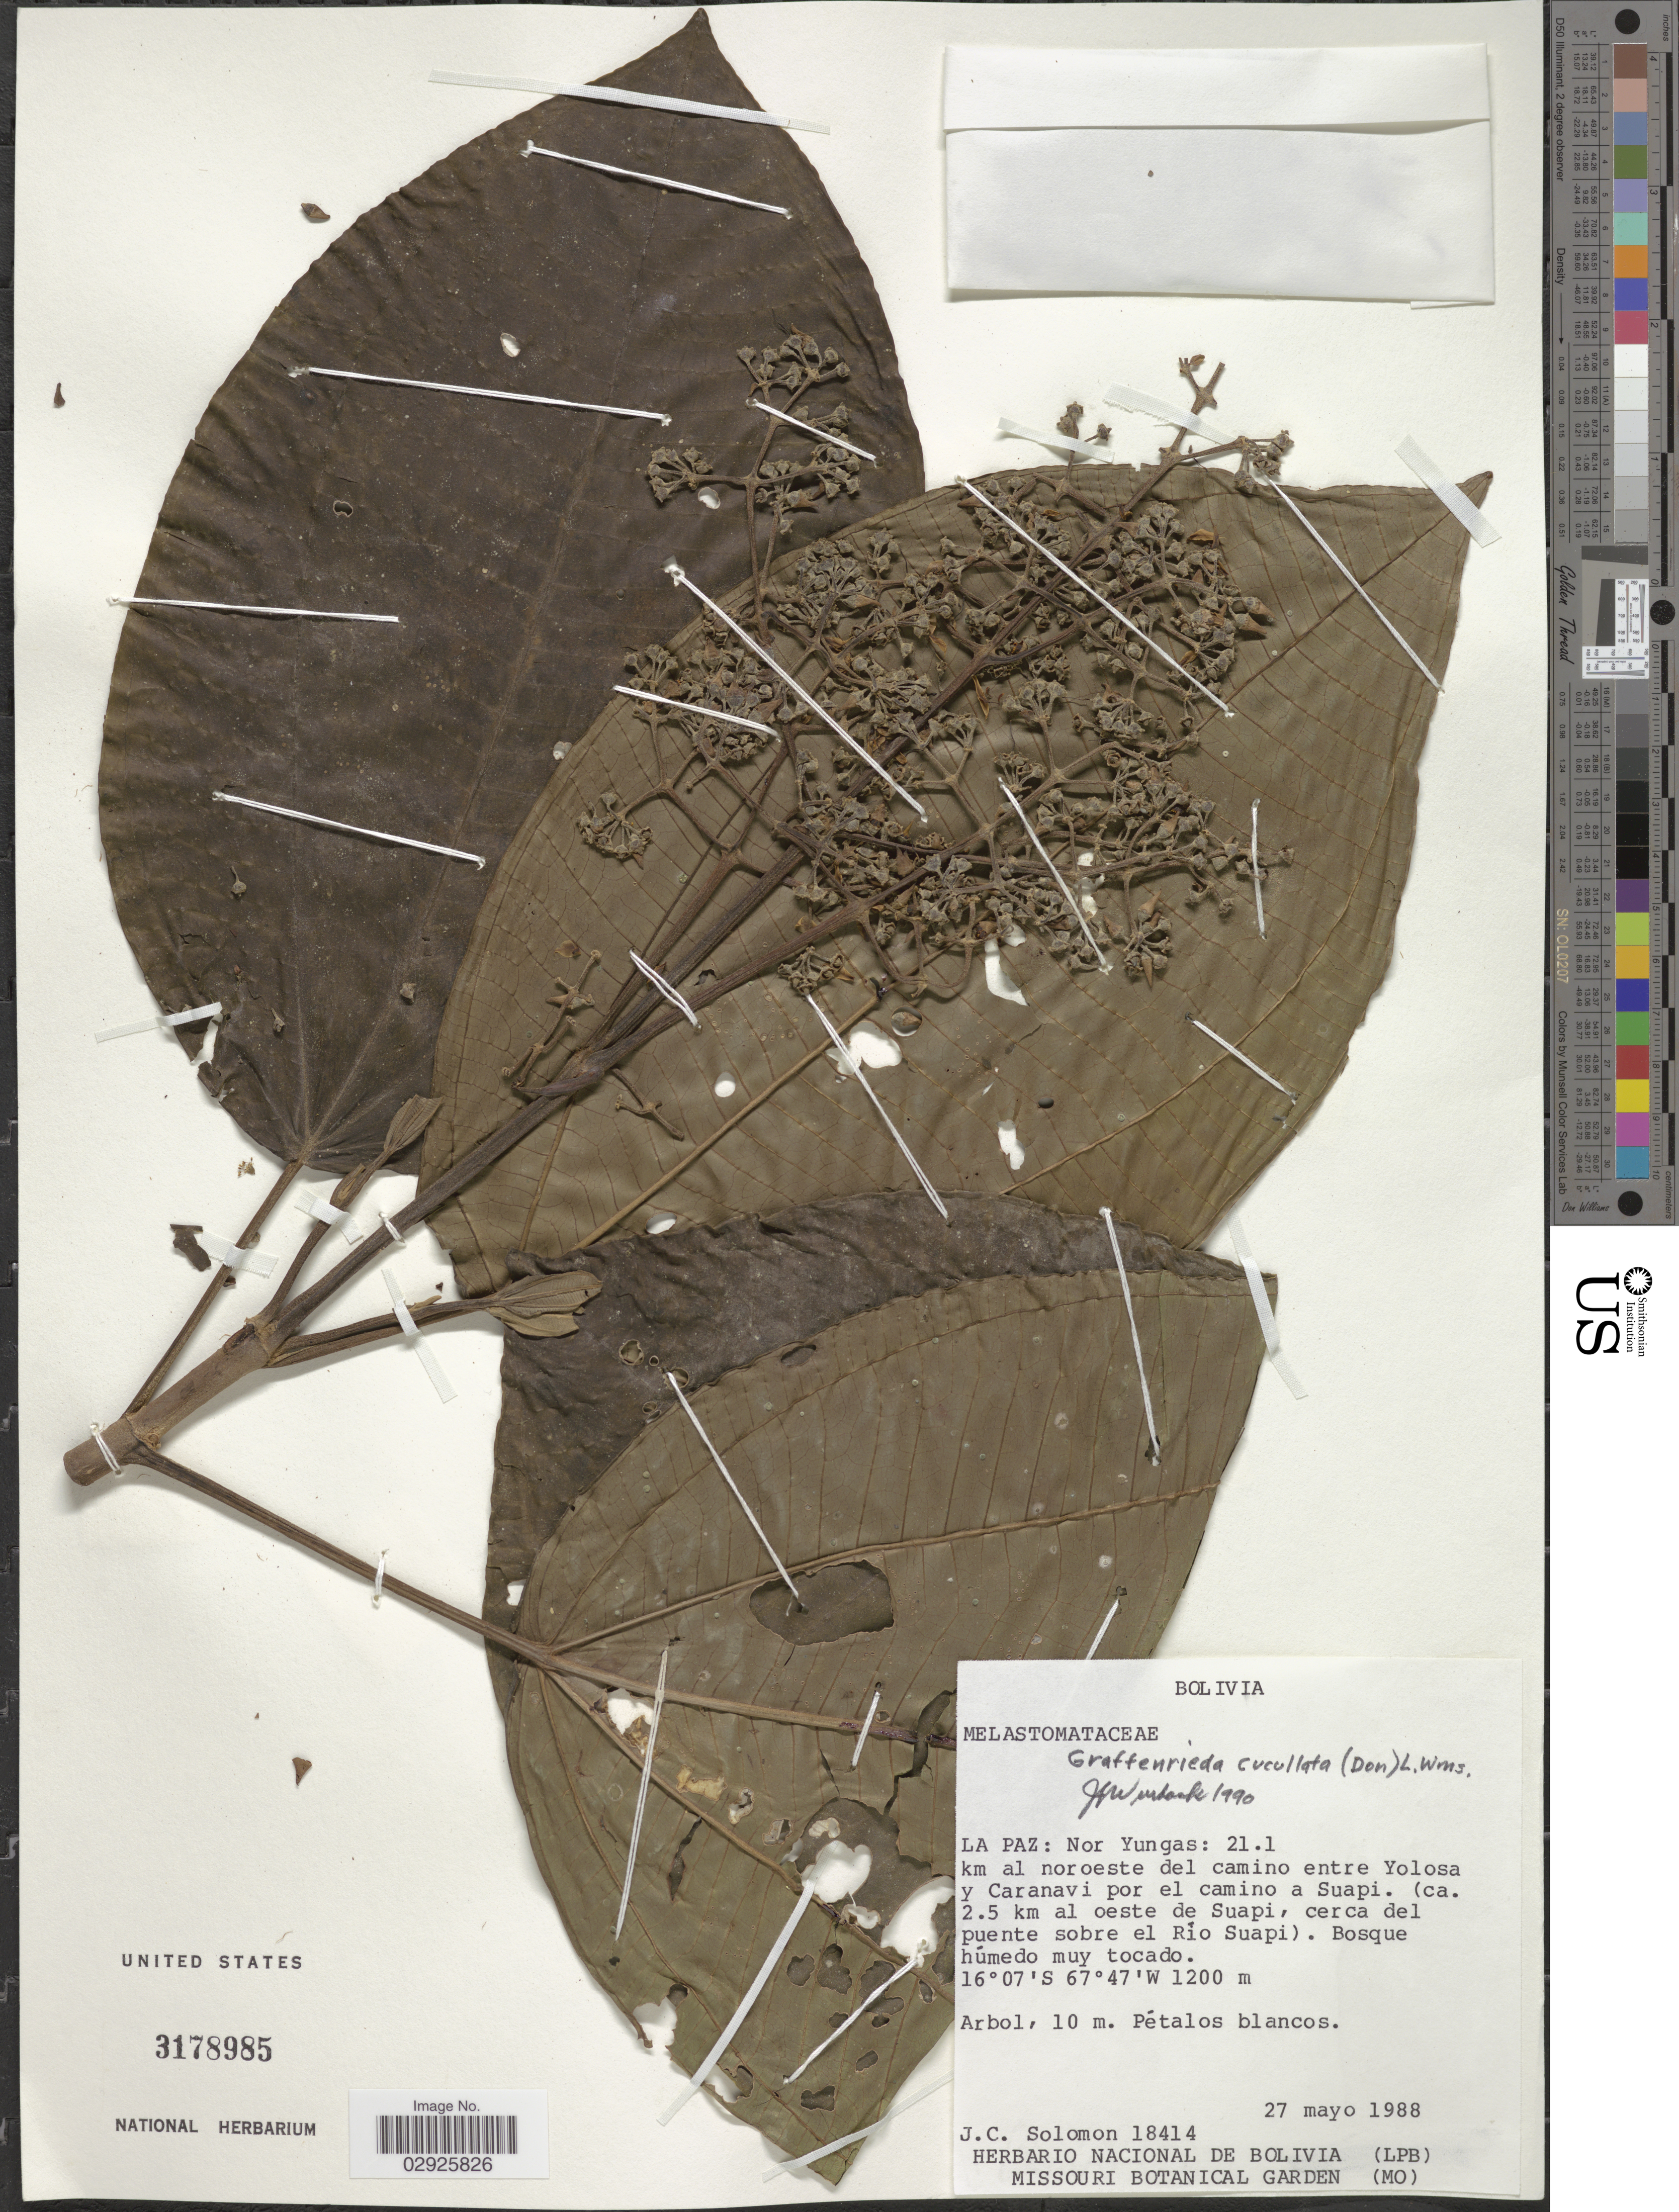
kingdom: Plantae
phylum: Tracheophyta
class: Magnoliopsida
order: Myrtales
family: Melastomataceae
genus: Graffenrieda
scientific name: Graffenrieda cucullata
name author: (Triana) L.O. Williams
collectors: J. C. Solomon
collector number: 18414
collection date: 1988-05-27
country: Bolivia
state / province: La Paz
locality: Nor Yungas: 21.1 km al noroeste del camino entre Yolosa y Caranavi por el camino a Suapi. (ca. 2.5 km al oeste de Suapi, cerca del puente sobre el Río Suapi).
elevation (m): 1200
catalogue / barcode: US 3178985